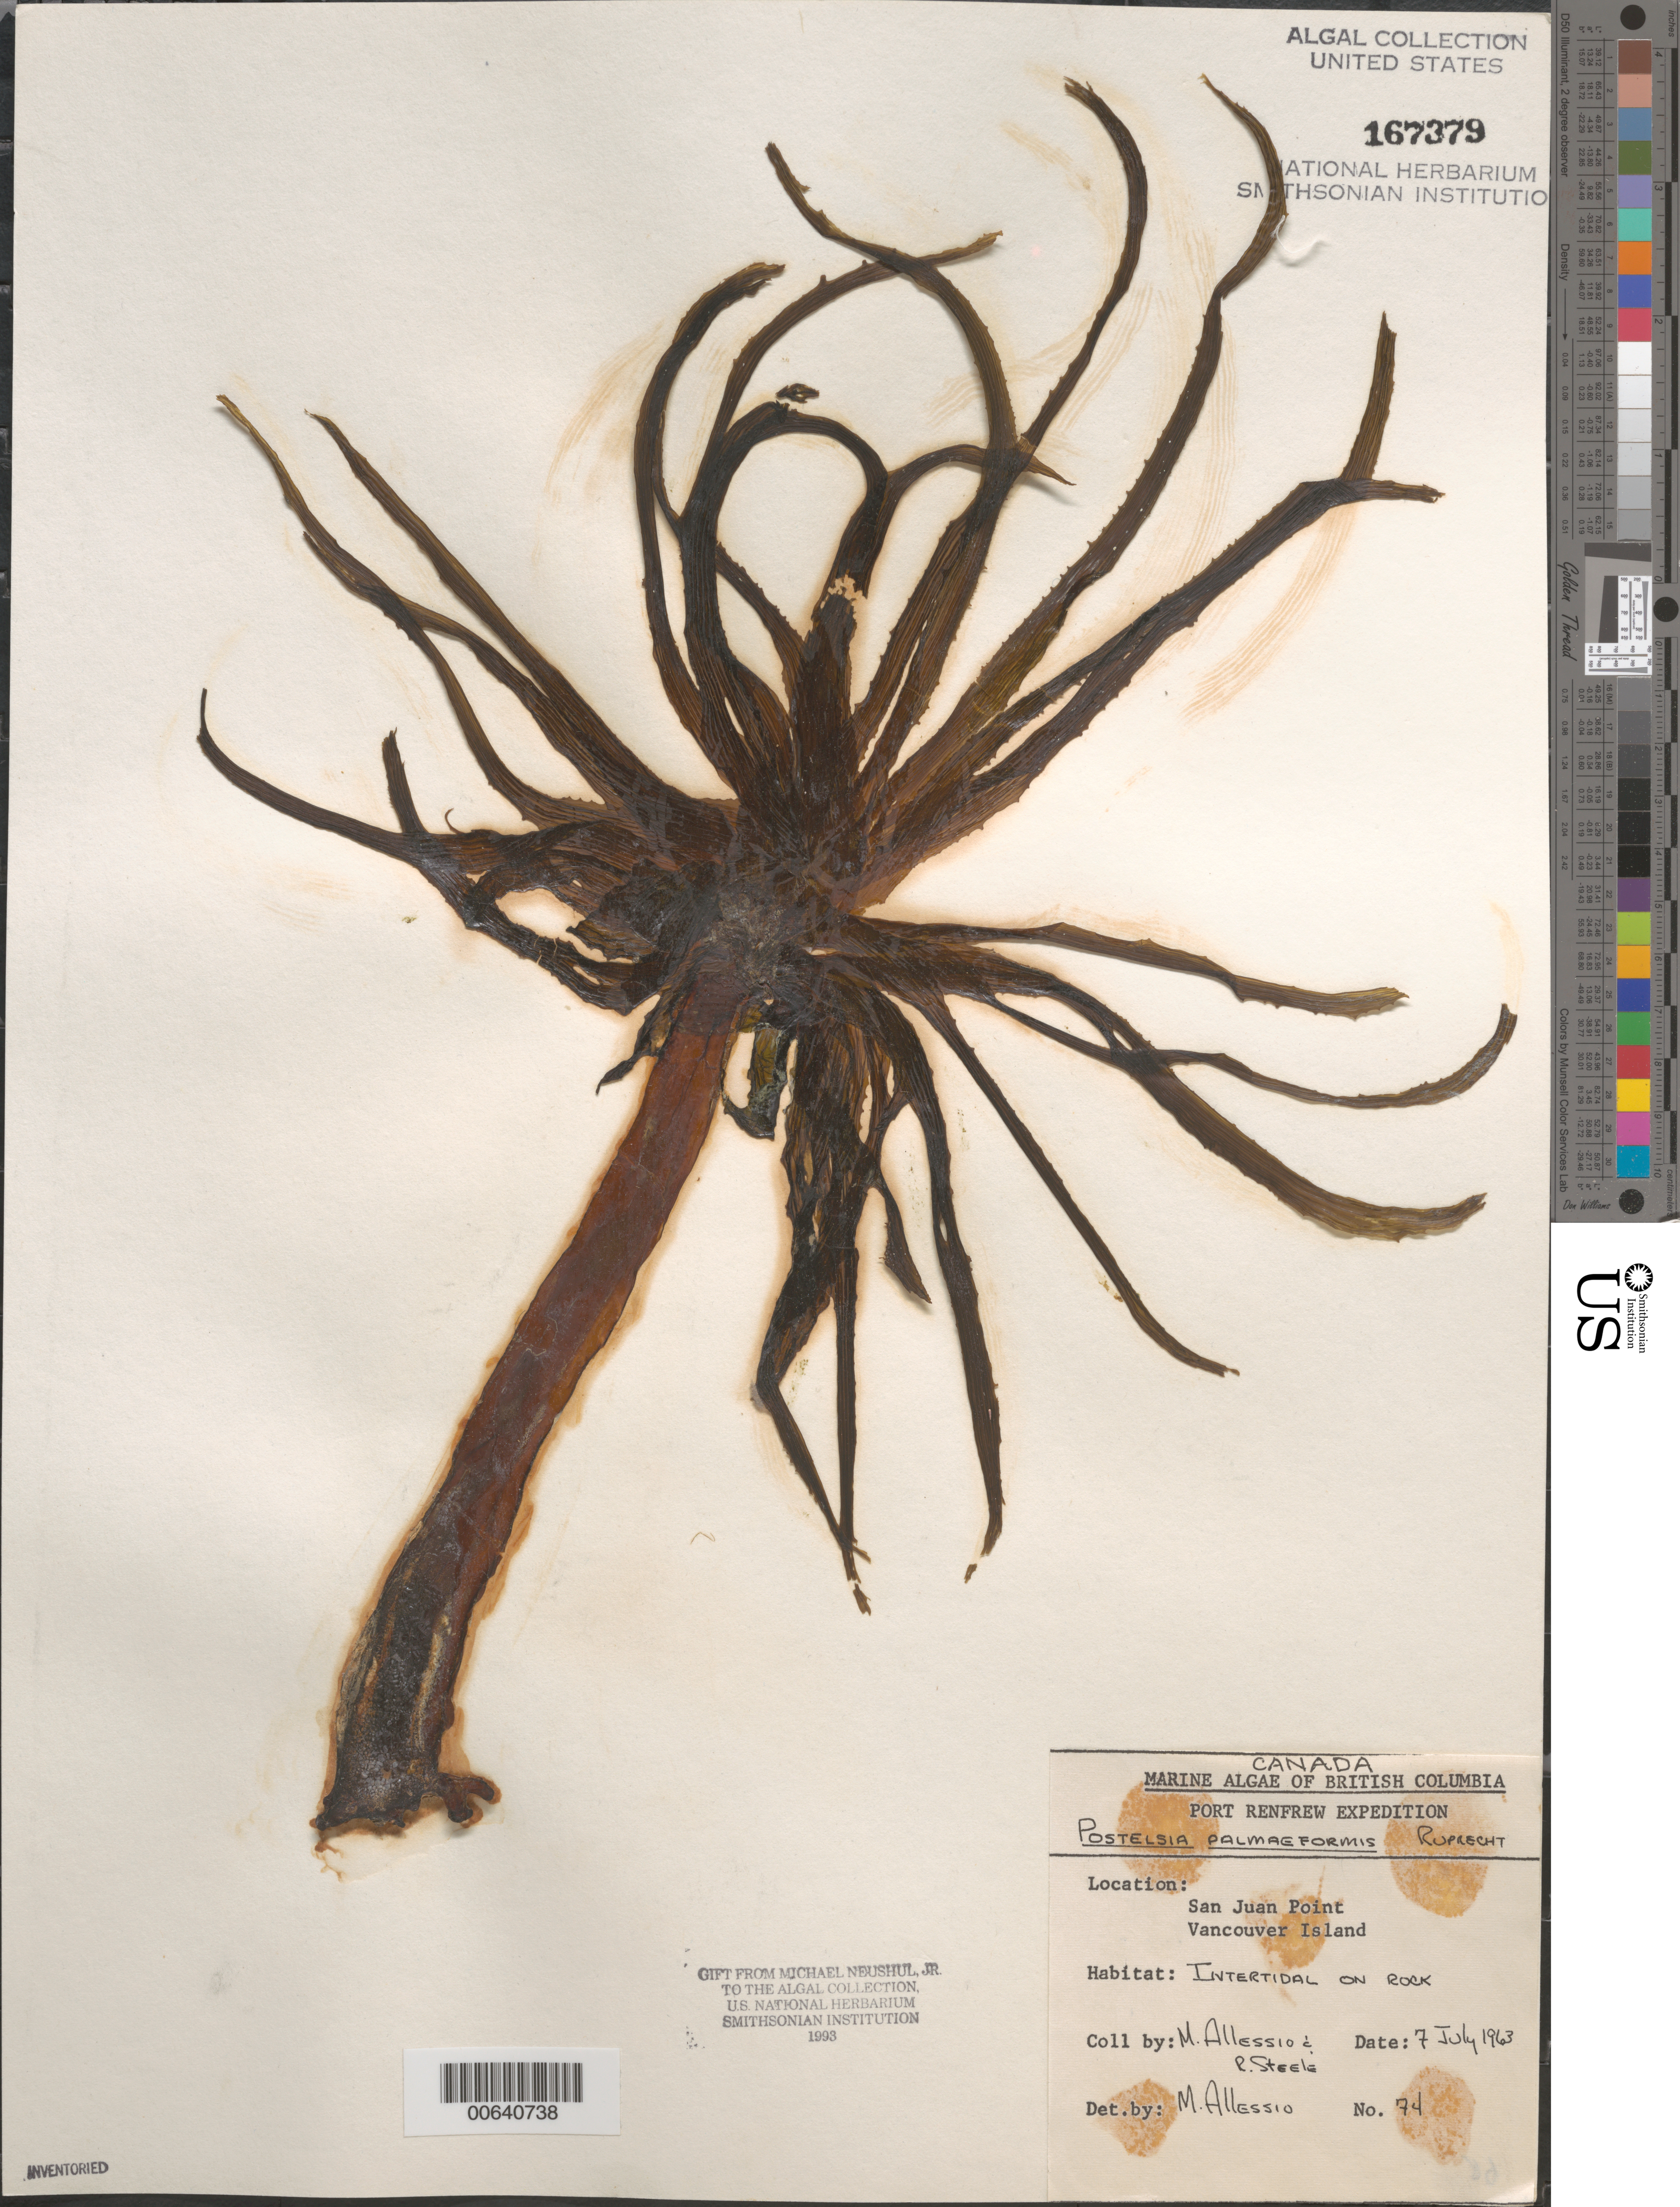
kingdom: Chromista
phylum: Ochrophyta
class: Phaeophyceae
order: Laminariales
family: Laminariaceae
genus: Postelsia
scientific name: Postelsia palmaeformis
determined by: Allessio, M.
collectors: M. Allessio & R. L. Steele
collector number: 74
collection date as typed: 07 Jul 1963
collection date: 1963-07-07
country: Canada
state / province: British Columbia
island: Vancouver Island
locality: San Juan Point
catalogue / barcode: US 167379